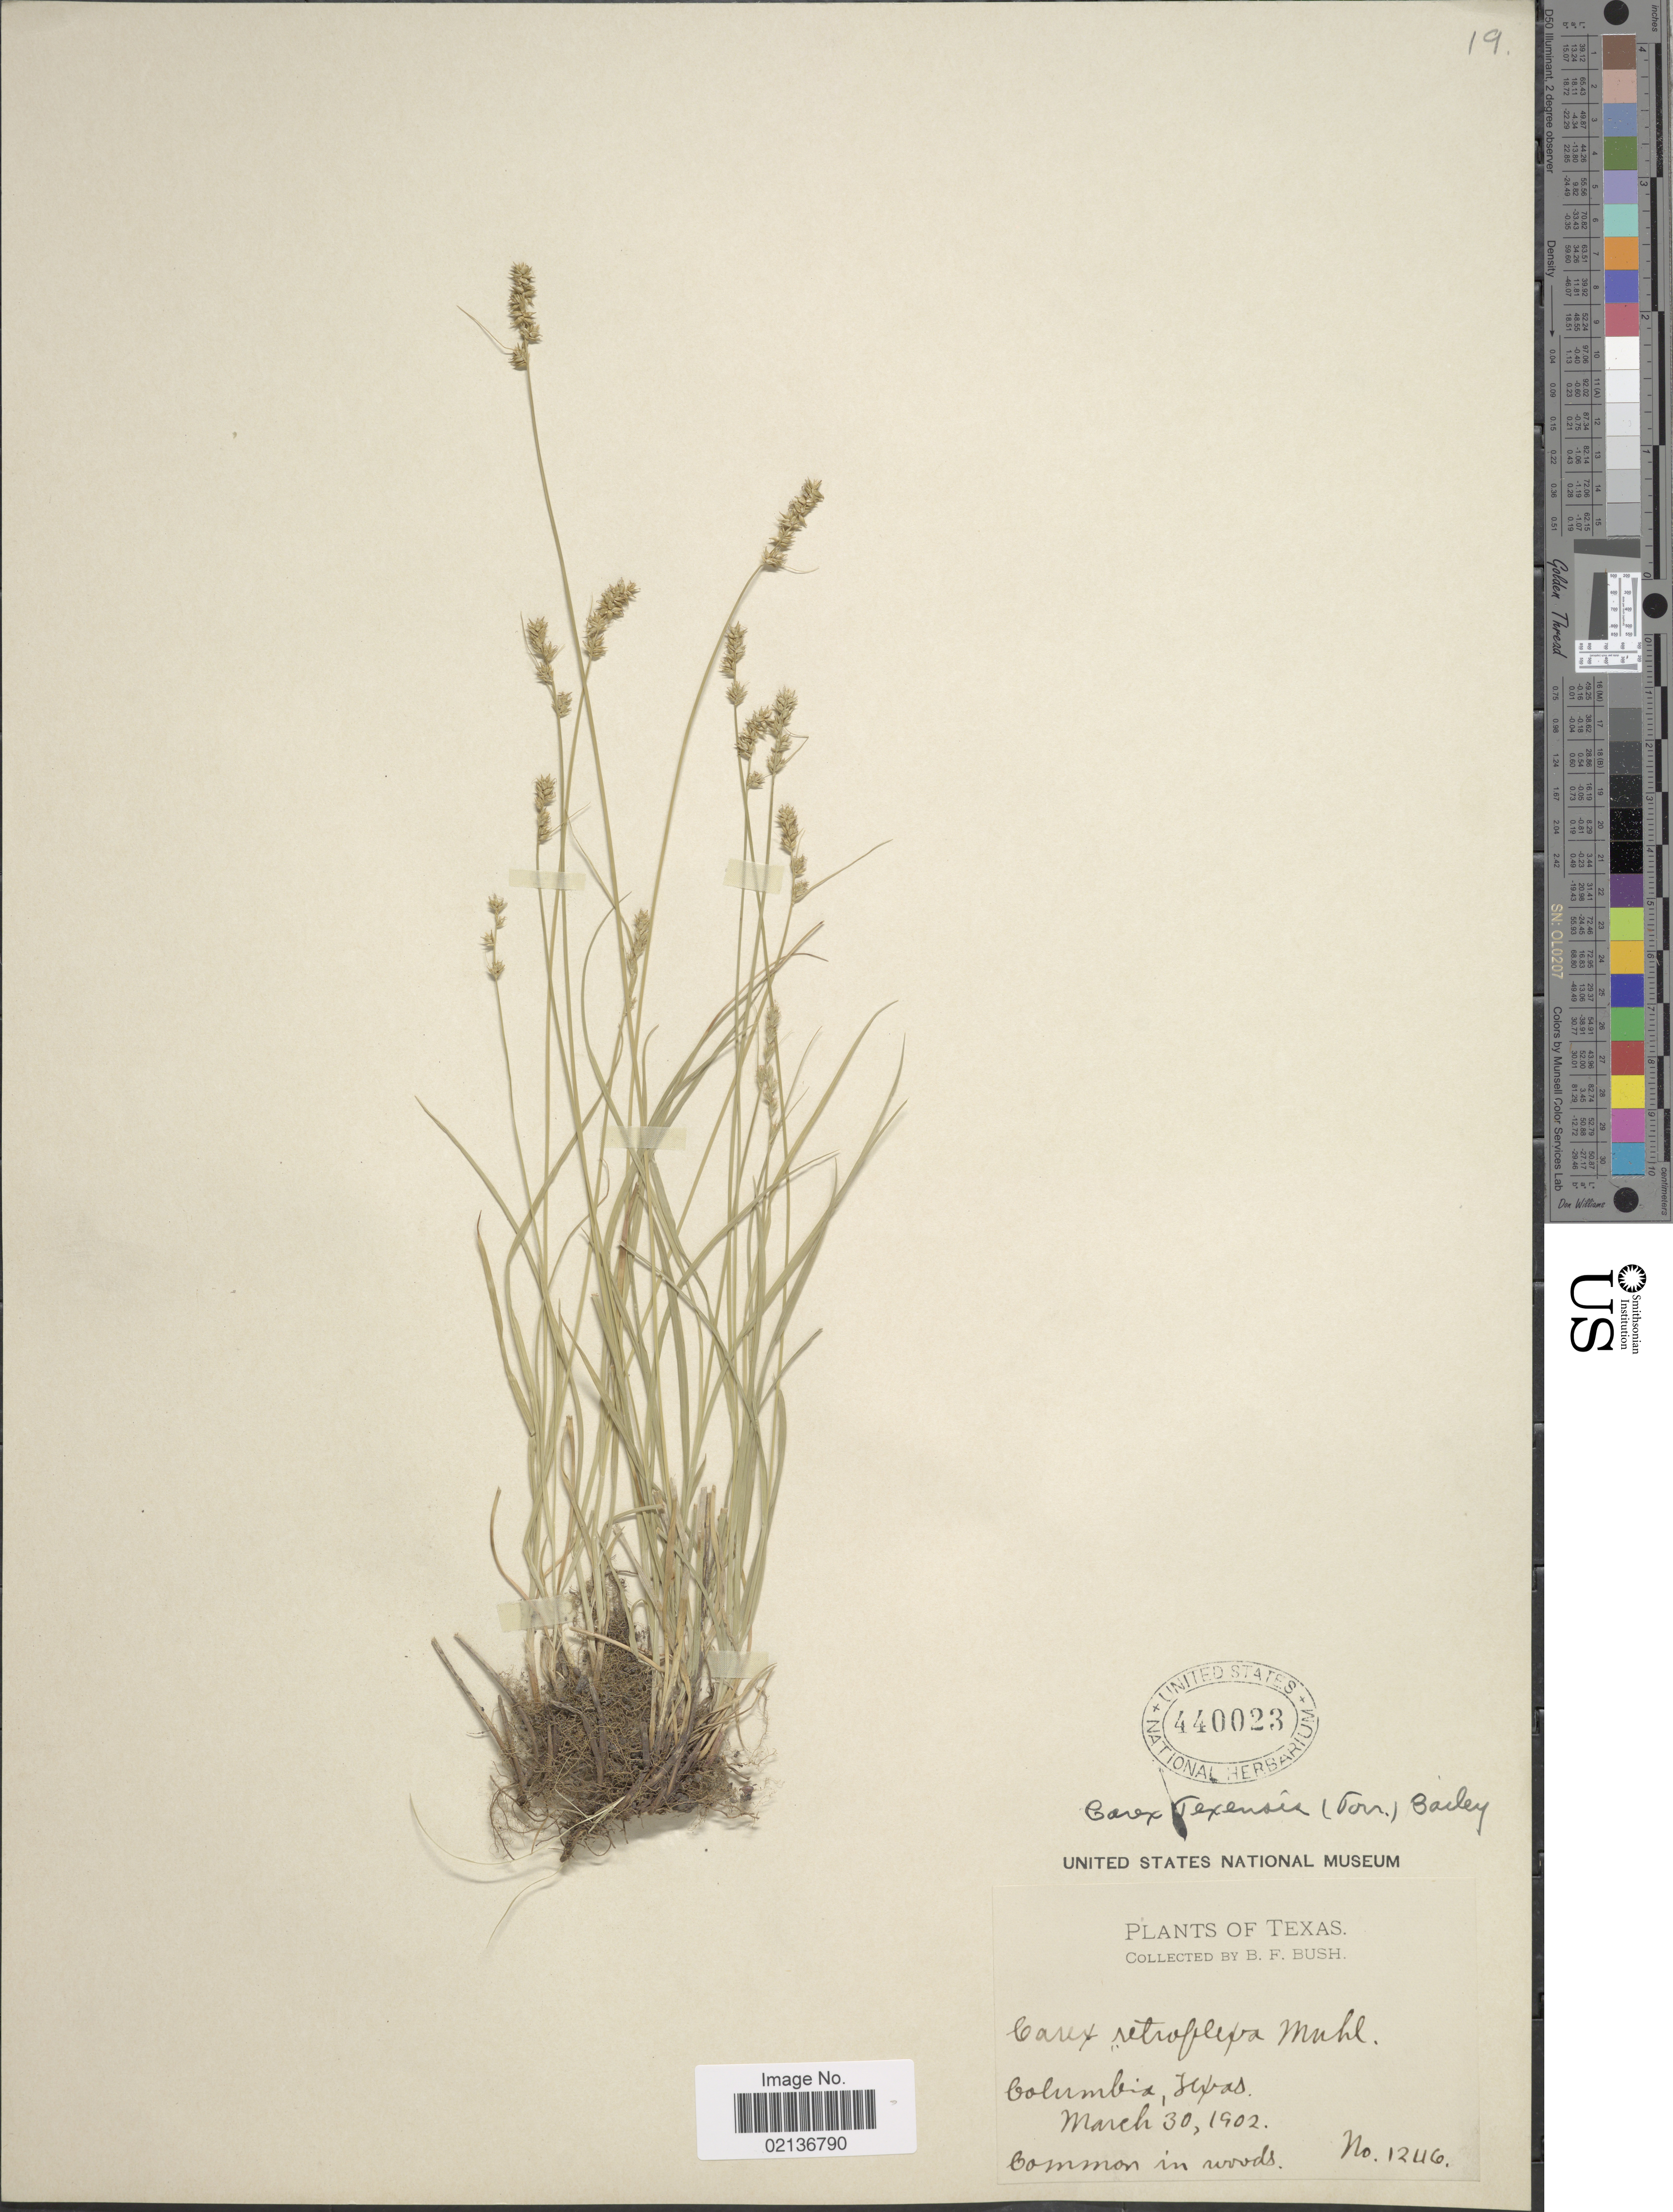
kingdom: Plantae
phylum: Tracheophyta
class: Liliopsida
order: Poales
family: Cyperaceae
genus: Carex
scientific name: Carex texensis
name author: (Torr. ex L.H. Bailey) L.H. Bailey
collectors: B. F. Bush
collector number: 1246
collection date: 1902-03-30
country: United States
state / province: Texas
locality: Columbia, Texas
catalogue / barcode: US 440023